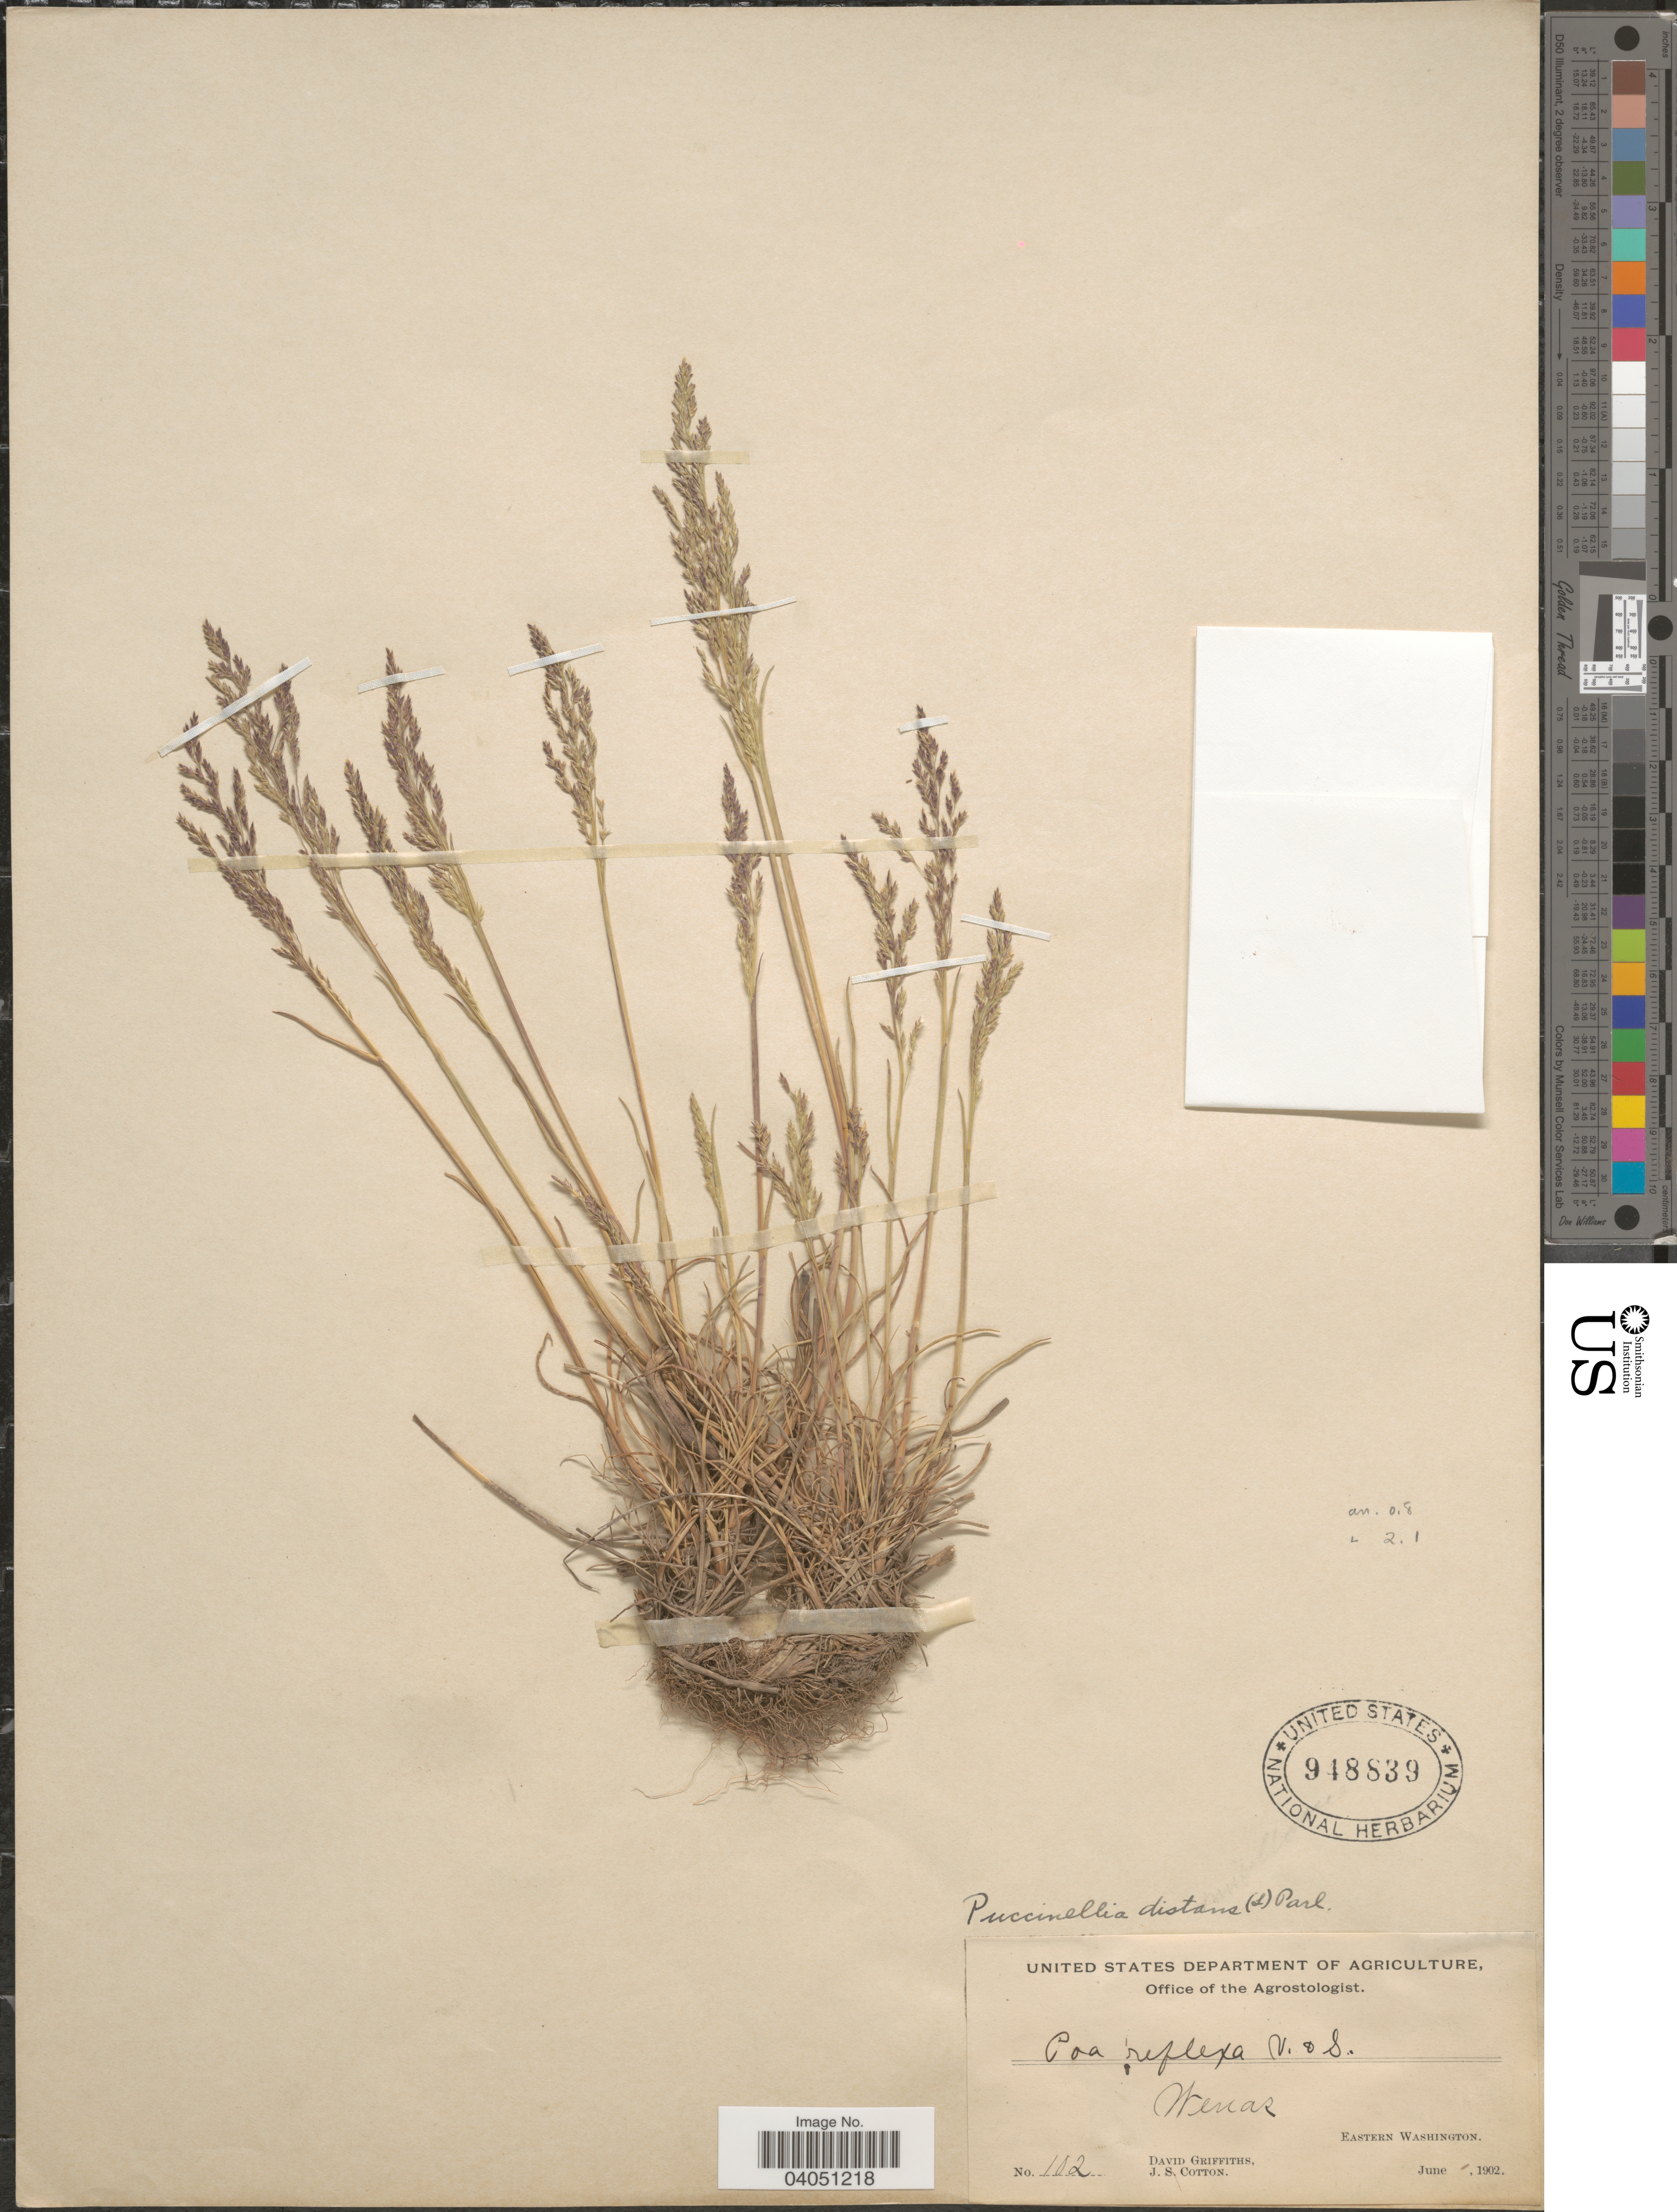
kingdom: Plantae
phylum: Tracheophyta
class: Liliopsida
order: Poales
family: Poaceae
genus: Puccinellia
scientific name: Puccinellia distans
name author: (Jacq.) Parl.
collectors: D. Griffiths & J. S. Cotton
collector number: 102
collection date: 1902-06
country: United States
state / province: Washington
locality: Wenas. Eastern Washington.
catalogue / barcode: US 948839